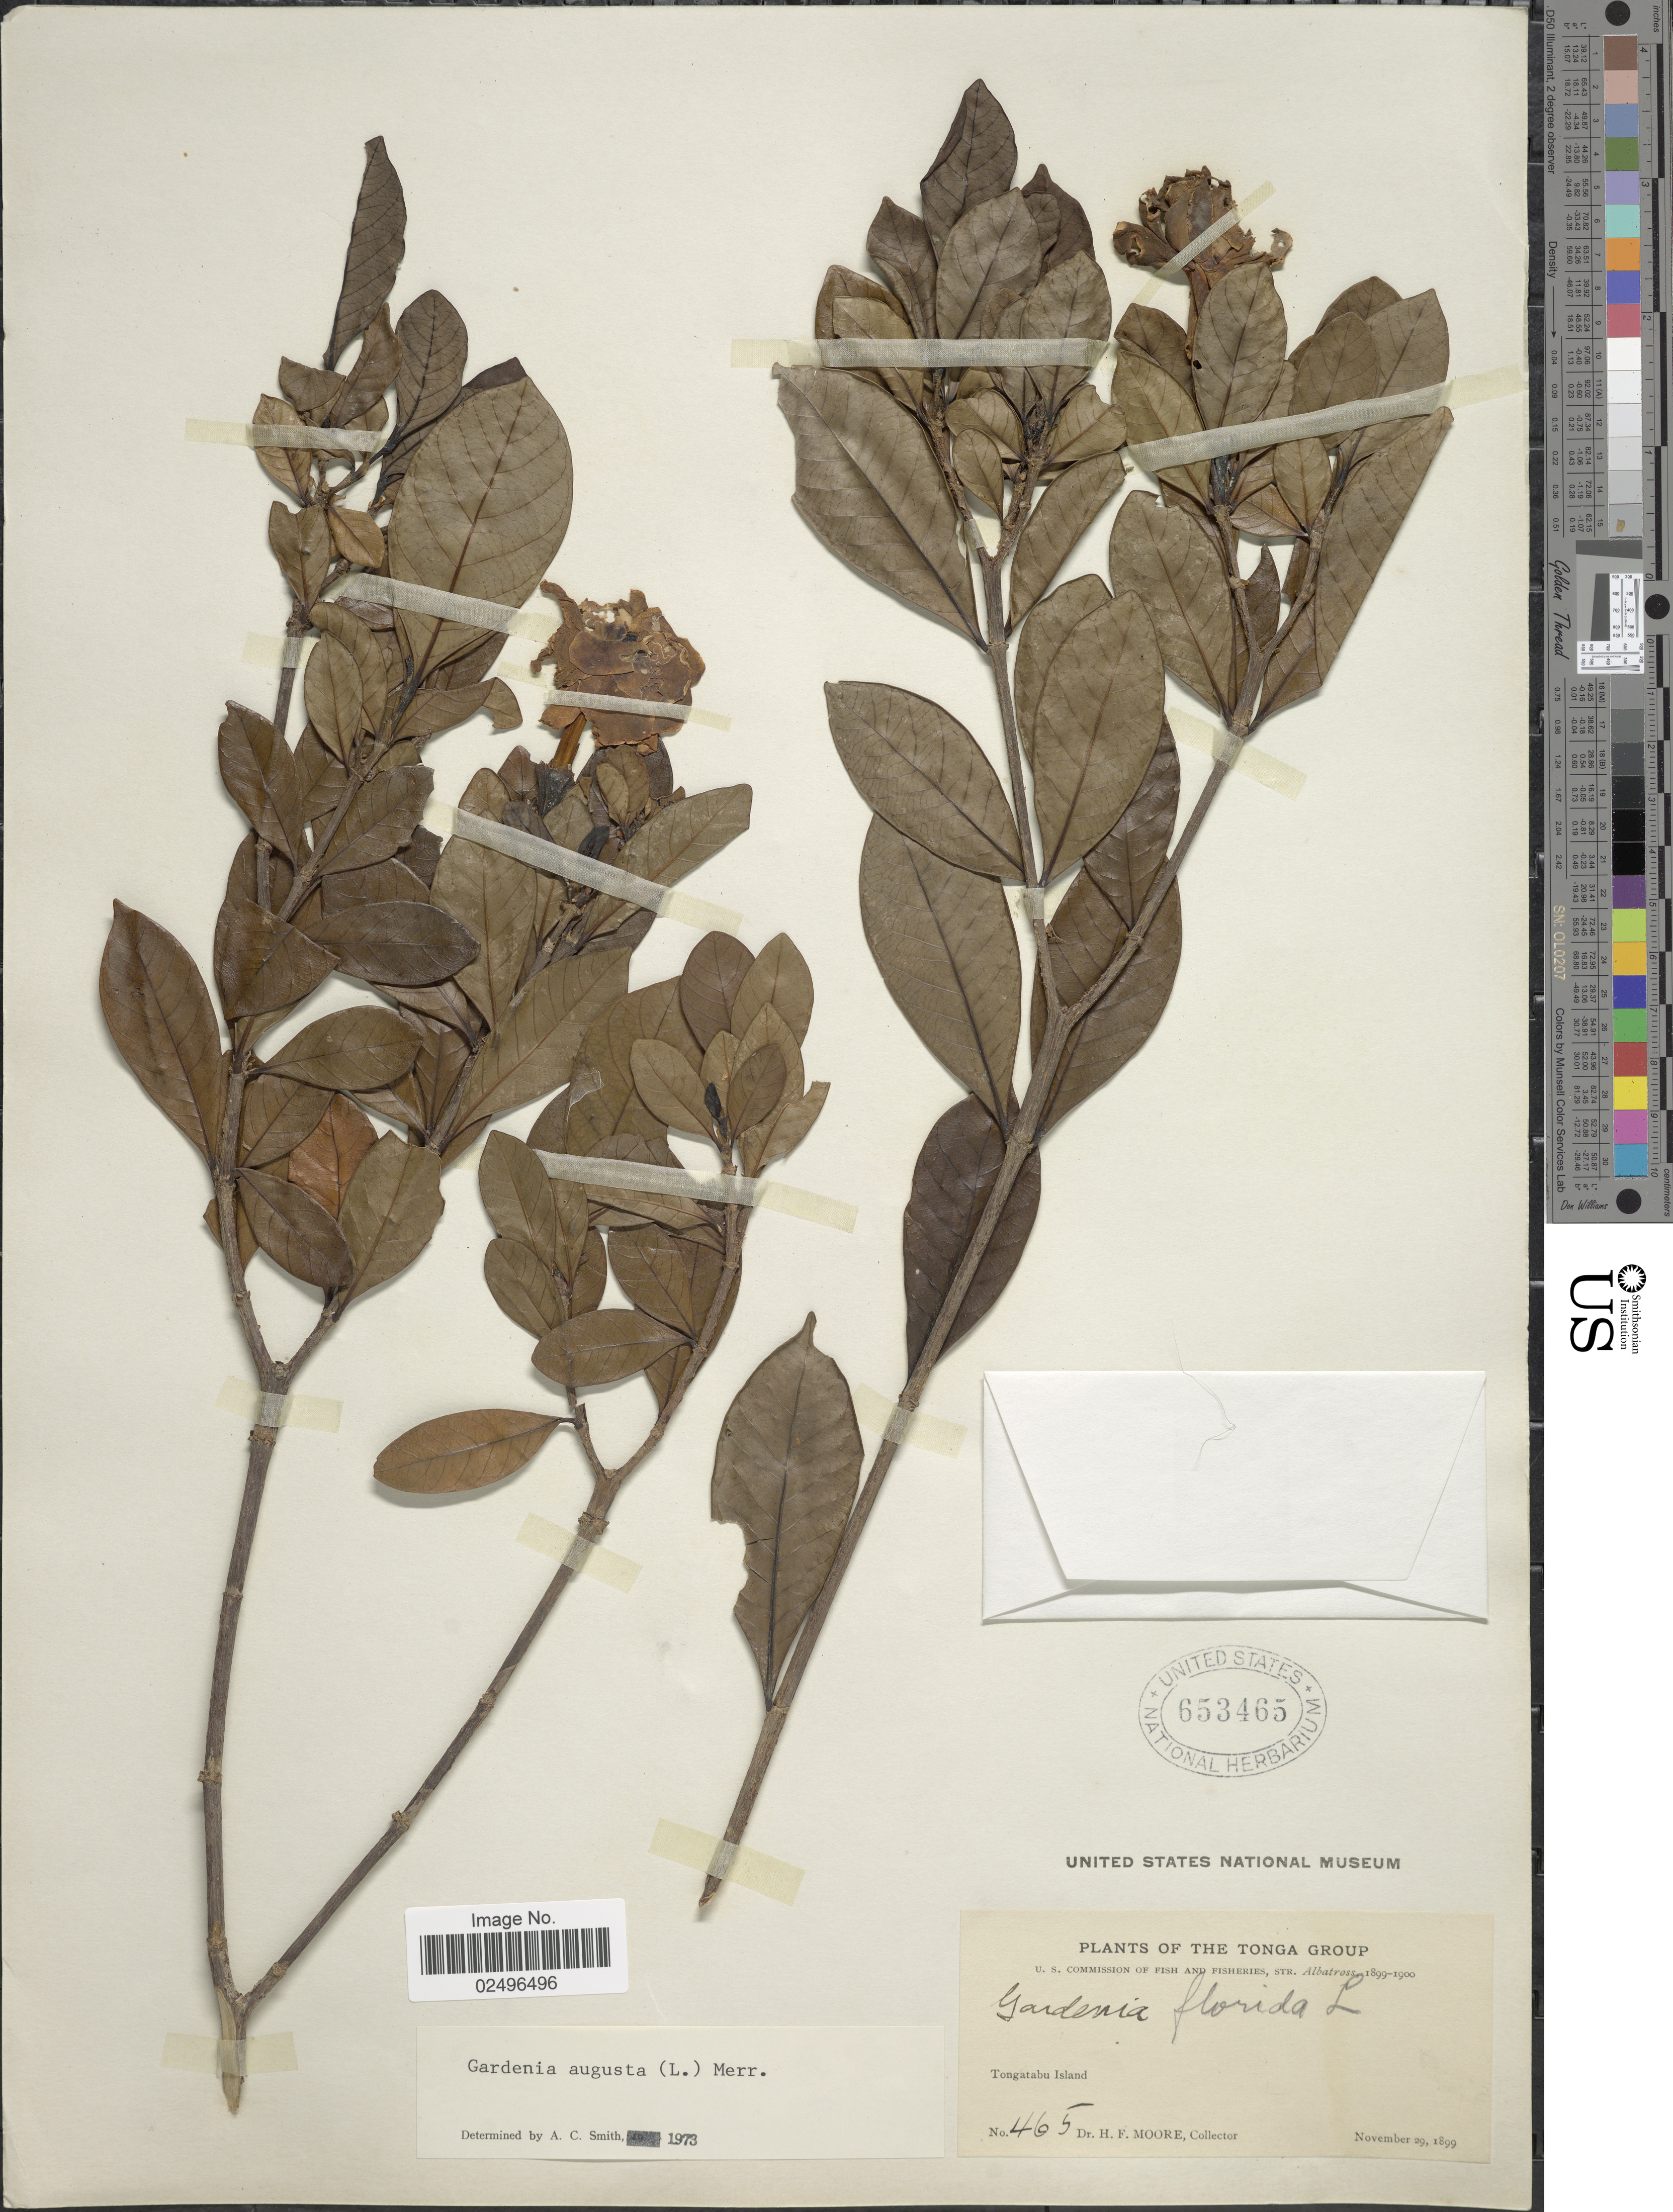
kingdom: Plantae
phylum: Tracheophyta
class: Magnoliopsida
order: Gentianales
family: Rubiaceae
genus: Gardenia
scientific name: Gardenia augusta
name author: (L.) Merr.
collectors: H. F. Moore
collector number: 465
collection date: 1899-11-29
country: Tonga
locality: The Tonga Group, Tongatabu Island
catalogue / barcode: US 653465